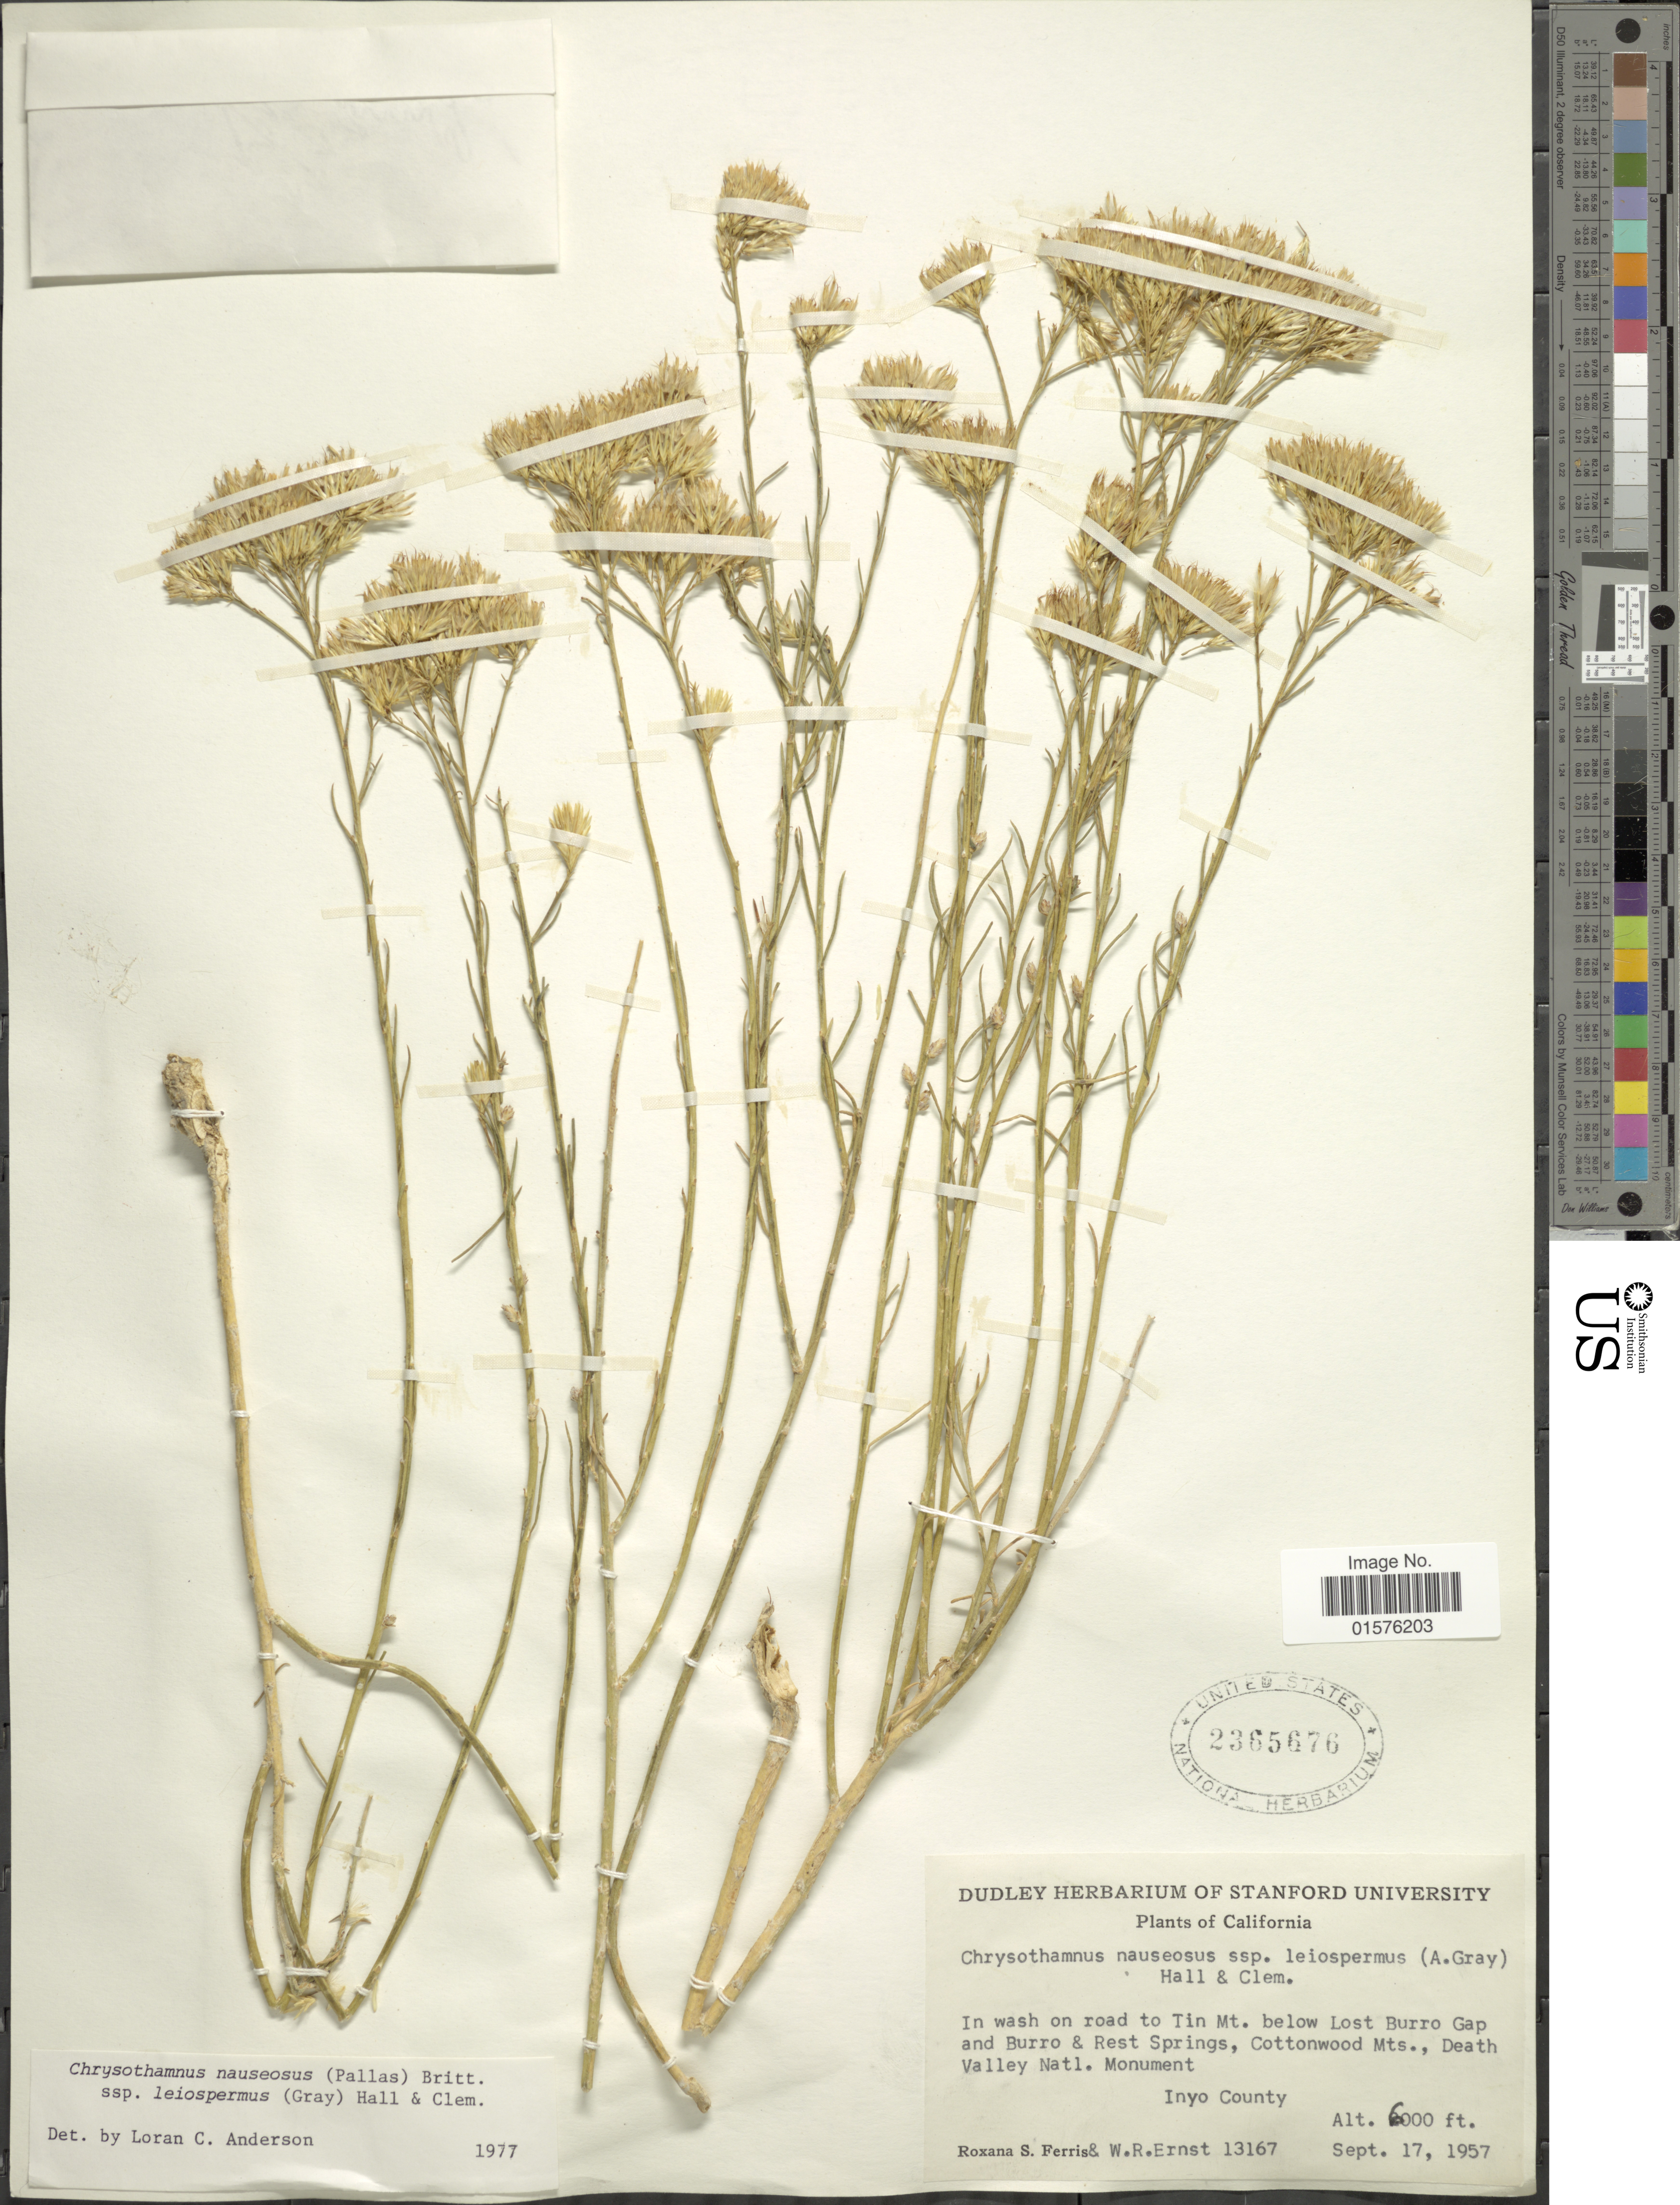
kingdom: Plantae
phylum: Tracheophyta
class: Magnoliopsida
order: Asterales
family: Asteraceae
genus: Ericameria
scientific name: Ericameria nauseosa var. leiosperma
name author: (A. Gray) G.L. Nesom & G.I. Baird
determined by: Urbatsch, Lowell E., Curator (LSU), Louisiana State University (UNITED STATES)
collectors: R. S. Ferris & W. R. Ernst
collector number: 13167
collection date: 1957-09-17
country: United States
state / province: California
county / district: Inyo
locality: In wash on road to Tin Mt. below Lost Burro Gap and Burro & rest Springs, Cottonwood Mts., Death Valley Natl. Monument, Inyo County.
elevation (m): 1829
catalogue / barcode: US 2365676